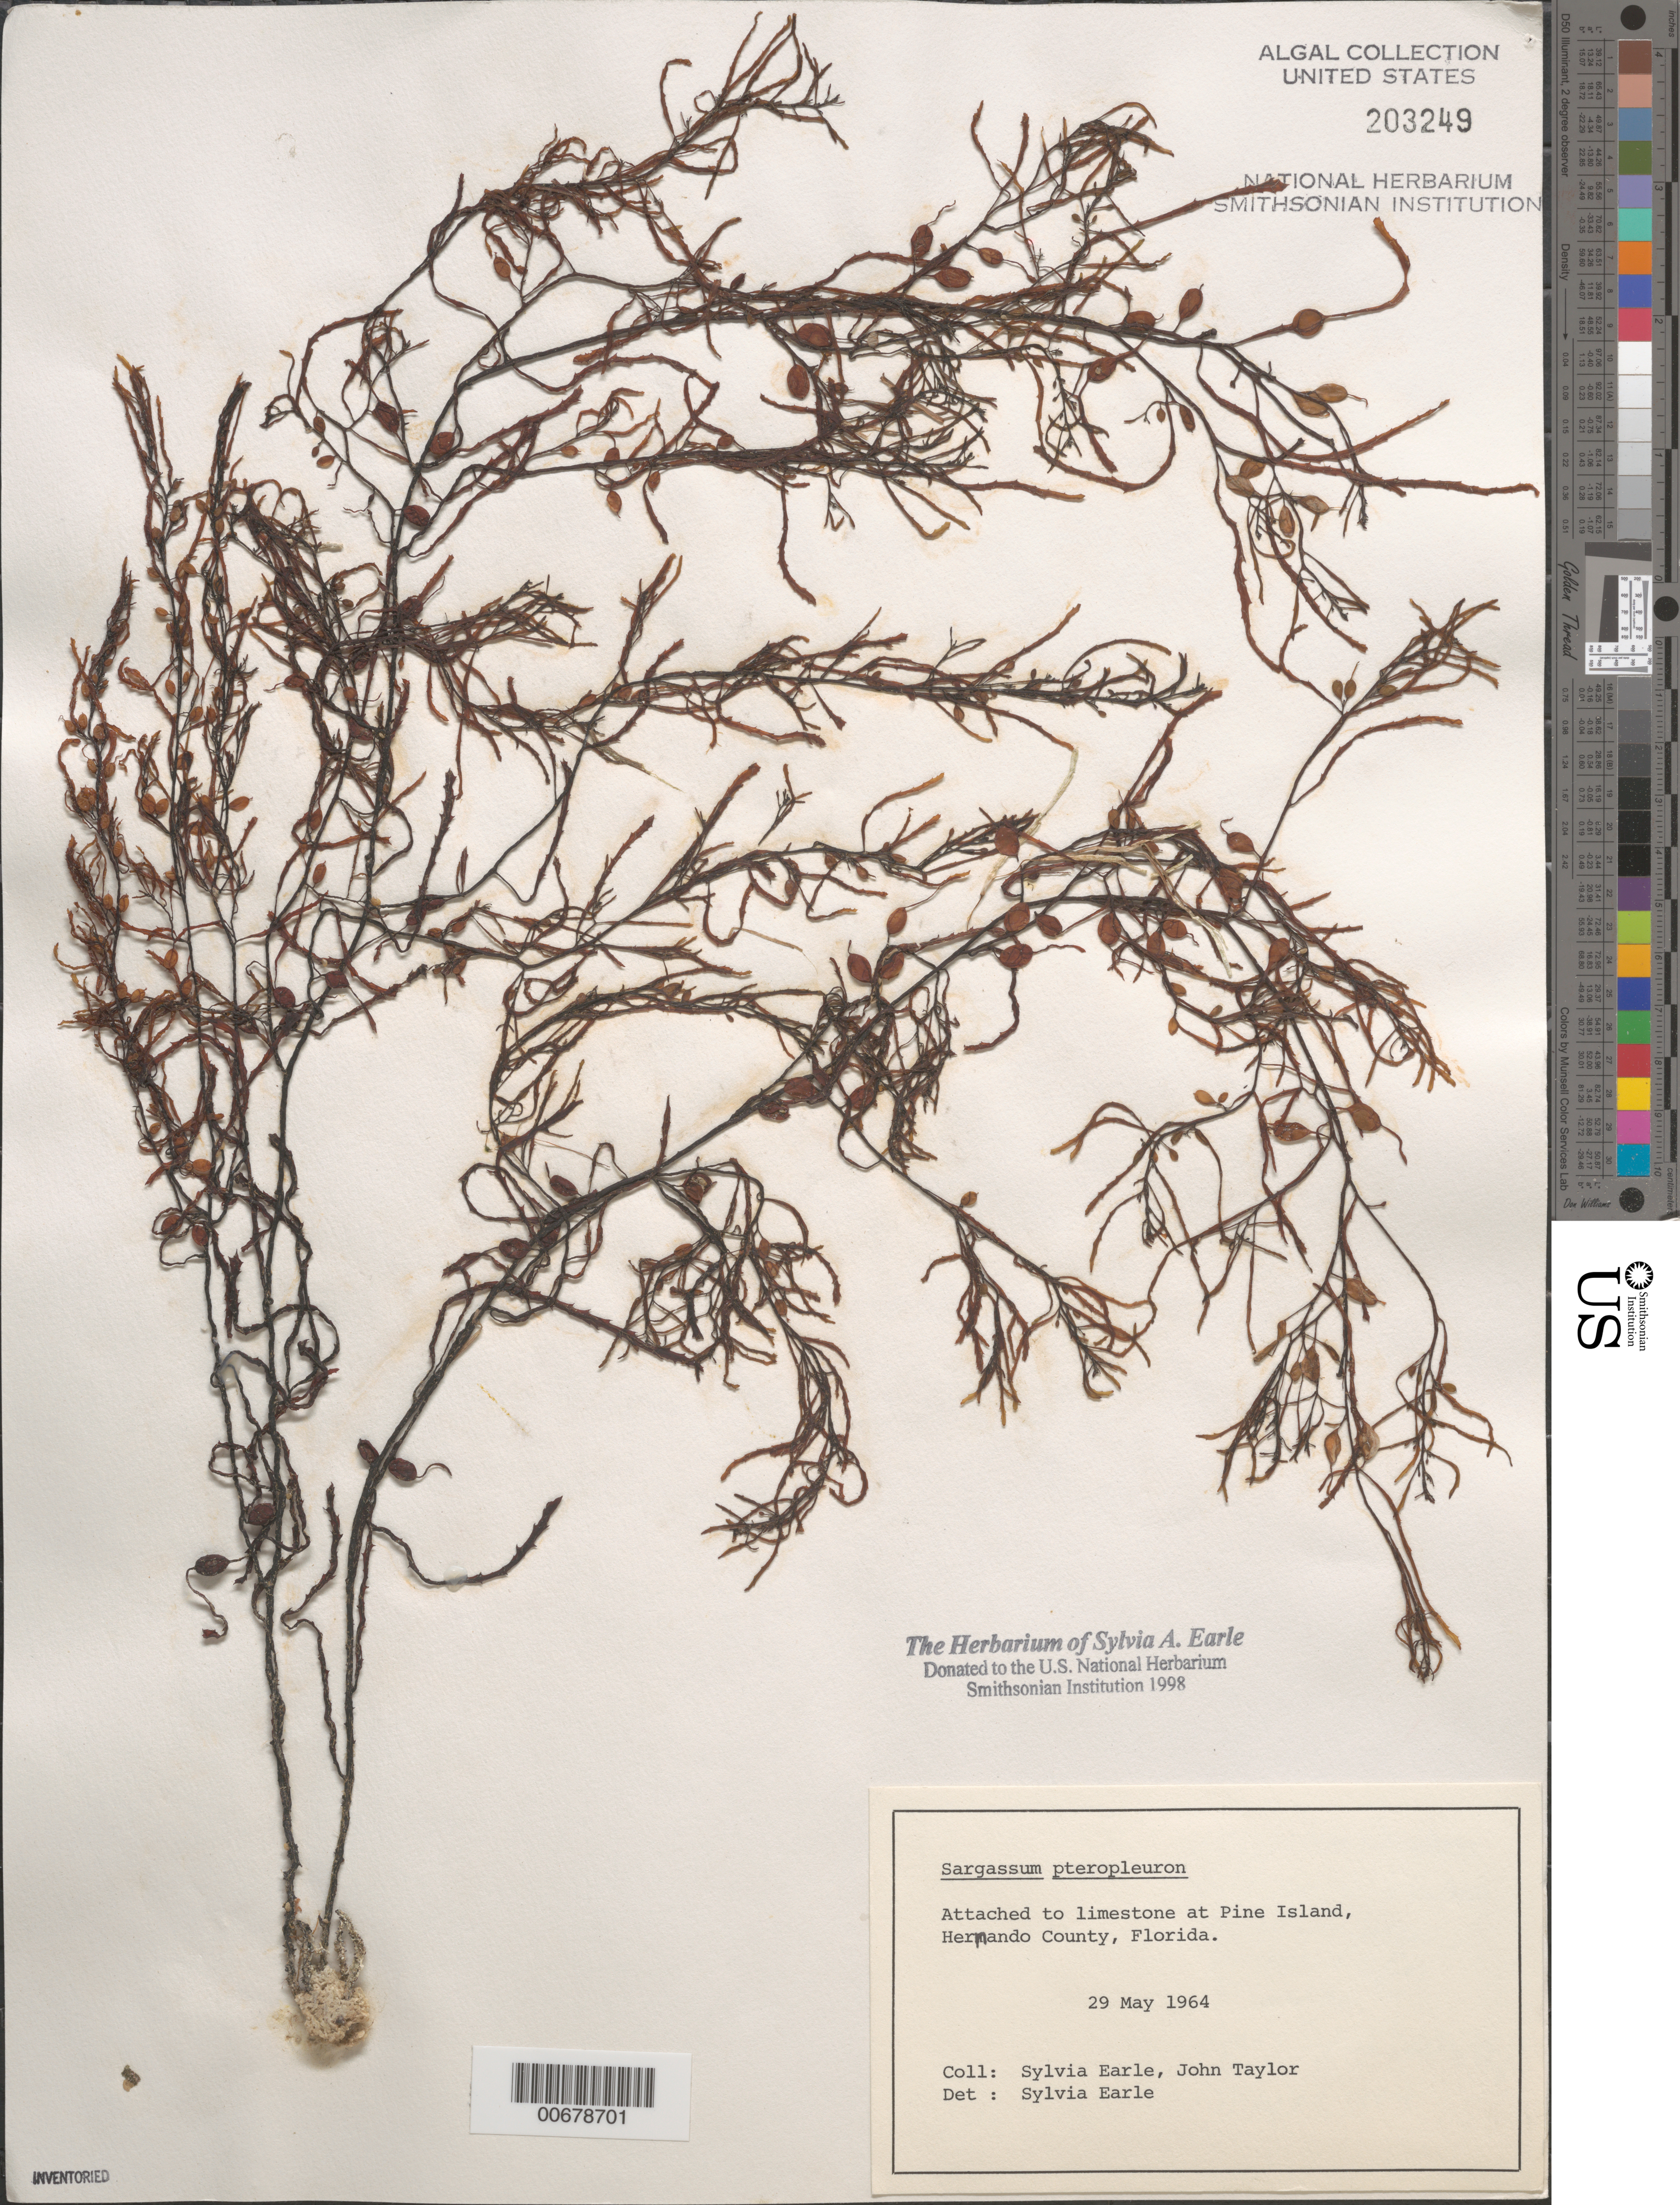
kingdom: Chromista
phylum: Ochrophyta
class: Phaeophyceae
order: Fucales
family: Sargassaceae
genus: Sargassum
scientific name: Sargassum pteropleuron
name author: Grunow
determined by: Earle, S. A.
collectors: S. A. Earle & J. L. Taylor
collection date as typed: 29 May 1964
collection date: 1964-05-29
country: United States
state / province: Florida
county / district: Hernando County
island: Pine Island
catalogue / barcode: US 203249